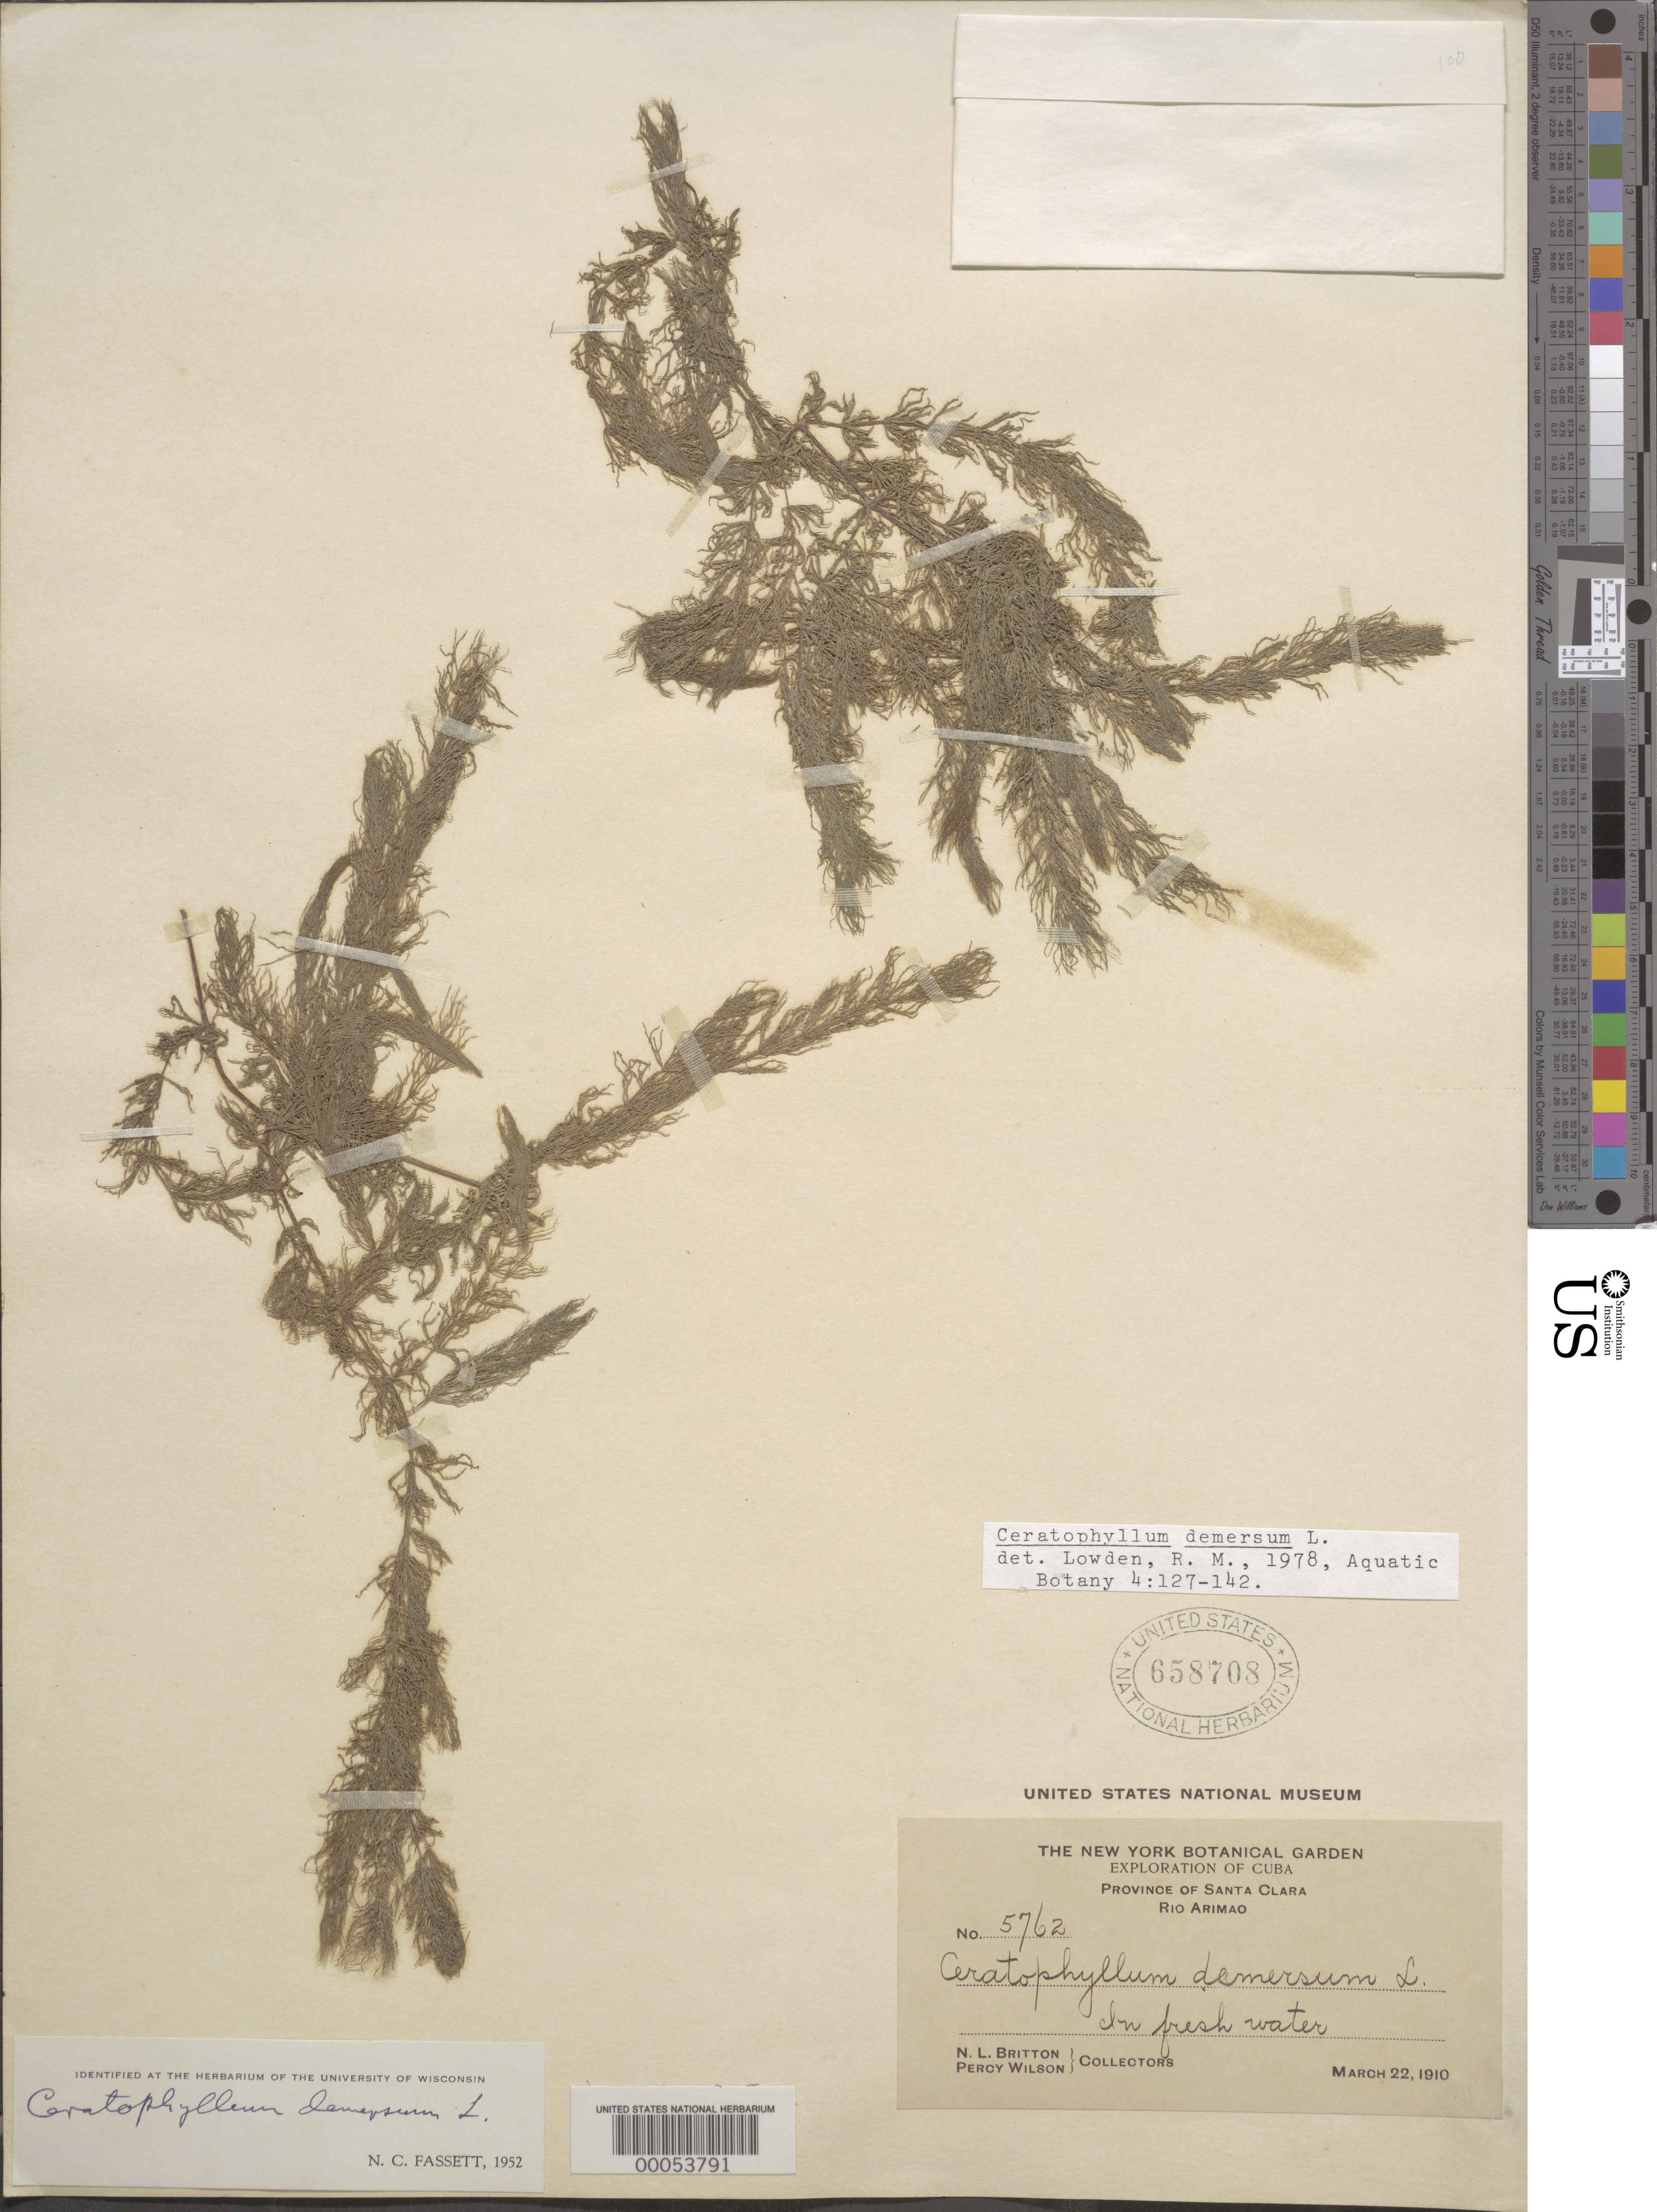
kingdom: Plantae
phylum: Tracheophyta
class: Magnoliopsida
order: Ceratophyllales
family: Ceratophyllaceae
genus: Ceratophyllum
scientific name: Ceratophyllum demersum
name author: L.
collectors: N. Britton & P. Wilson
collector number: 5762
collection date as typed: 22 Mar 1910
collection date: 1910-03-22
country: Cuba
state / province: Las Villas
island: Greater Antilles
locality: Santa clara, rio arimao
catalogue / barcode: US 658708